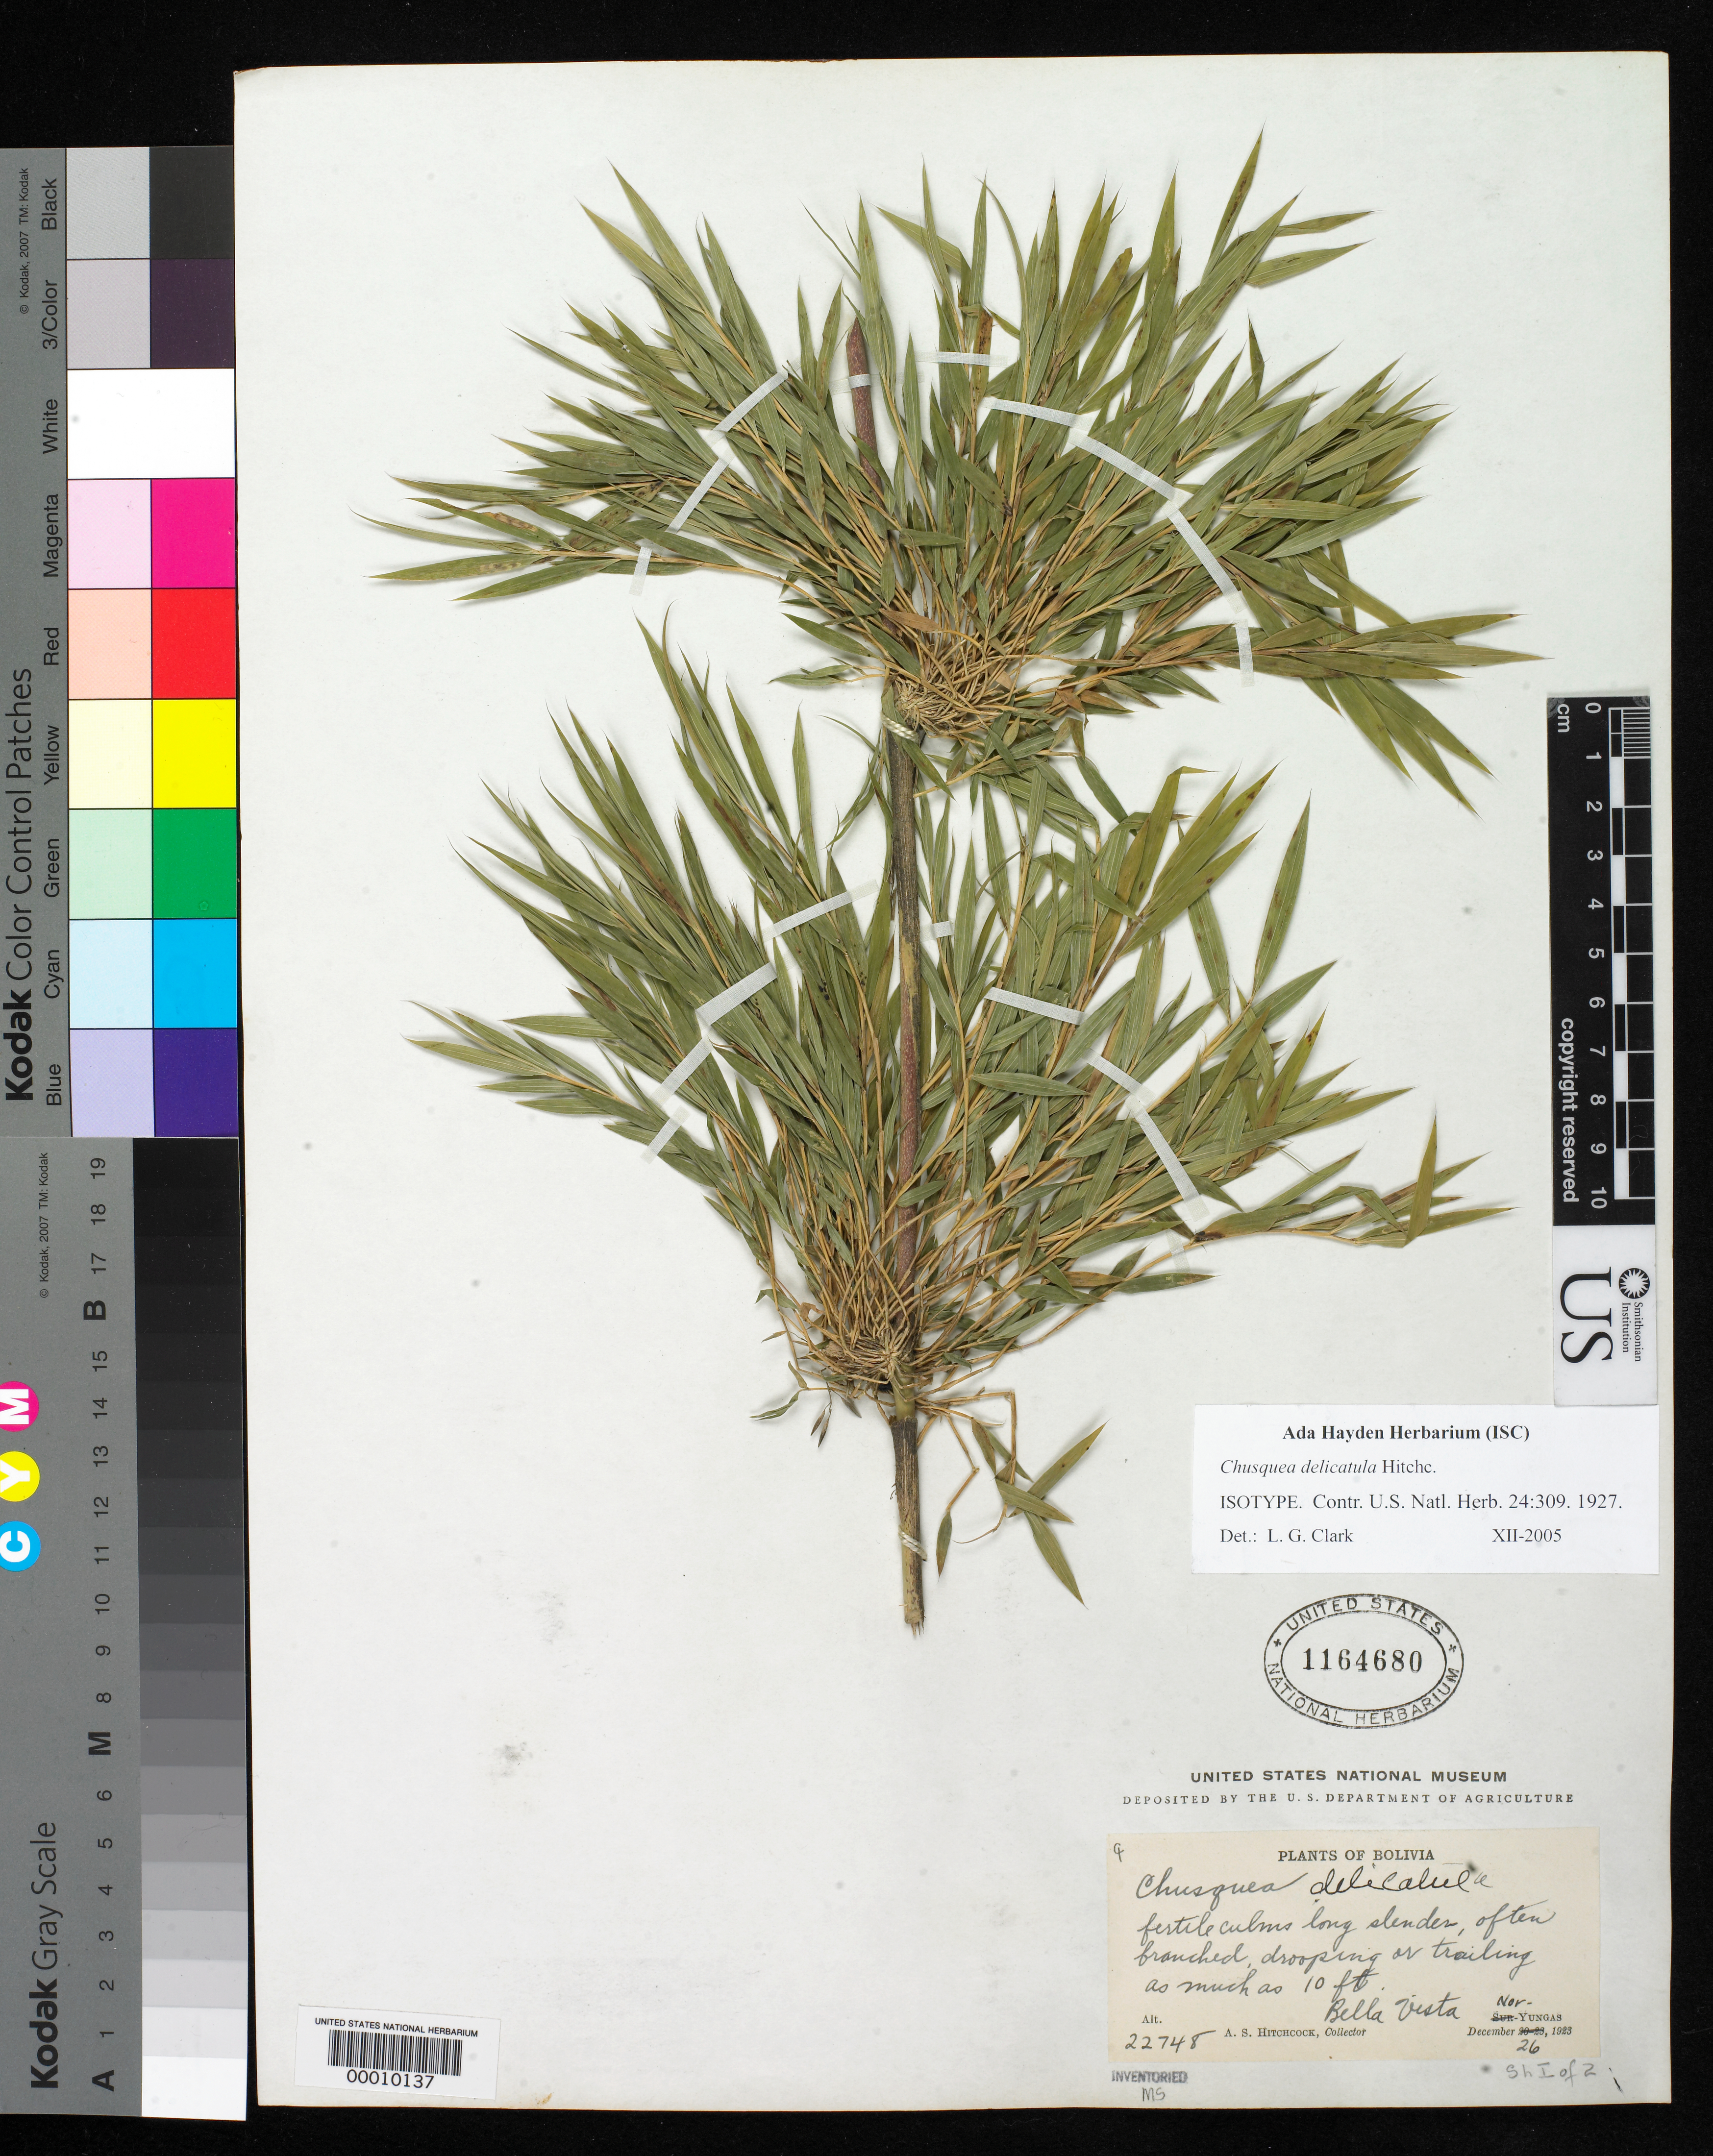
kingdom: Plantae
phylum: Tracheophyta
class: Liliopsida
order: Poales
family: Poaceae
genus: Chusquea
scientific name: Chusquea delicatula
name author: Hitchc.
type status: Isotype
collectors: A. S. Hitchcock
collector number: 22748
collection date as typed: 26 Dec 1923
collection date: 1923-12-26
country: Bolivia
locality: Bella Vista, Nor-Yungas.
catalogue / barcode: US 1164680